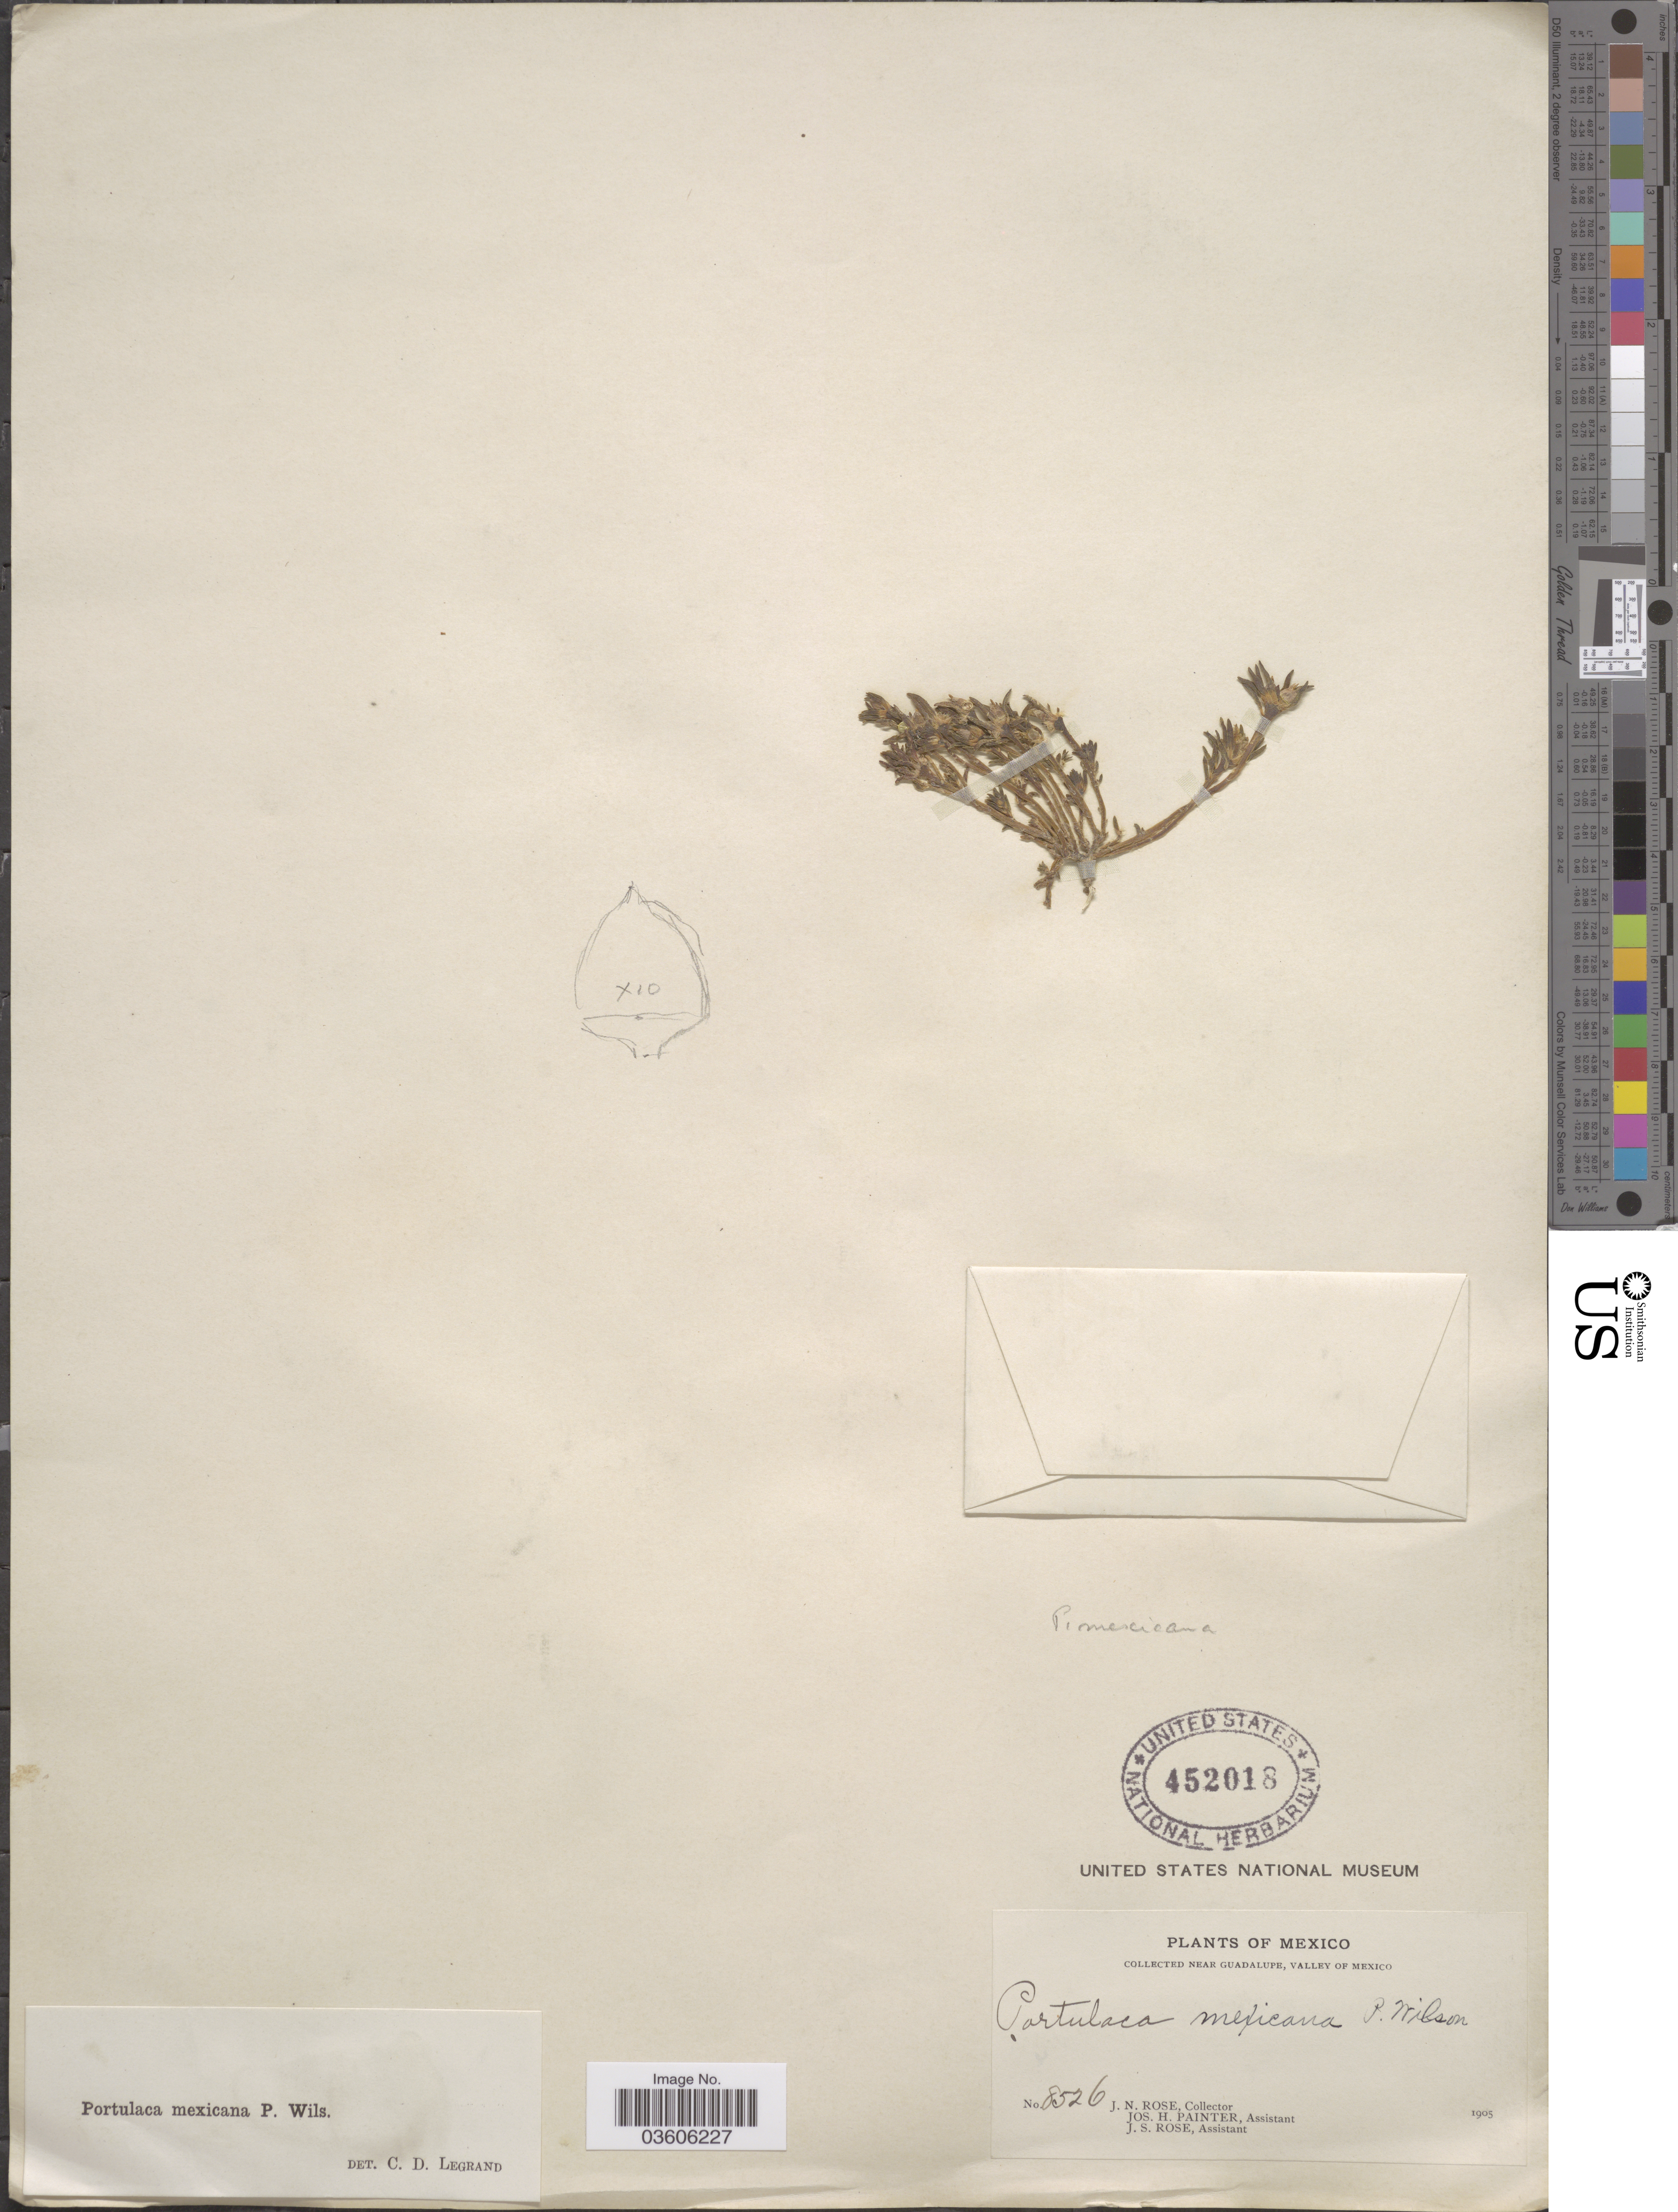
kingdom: Plantae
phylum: Tracheophyta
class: Magnoliopsida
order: Caryophyllales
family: Portulacaceae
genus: Portulaca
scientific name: Portulaca mexicana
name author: P. Wilson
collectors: J. N. Rose, J. H. Painter & J. S. Rose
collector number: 8526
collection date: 1905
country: Mexico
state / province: México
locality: Near Guadalupe, Valley of Mexico.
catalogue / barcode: US 452018